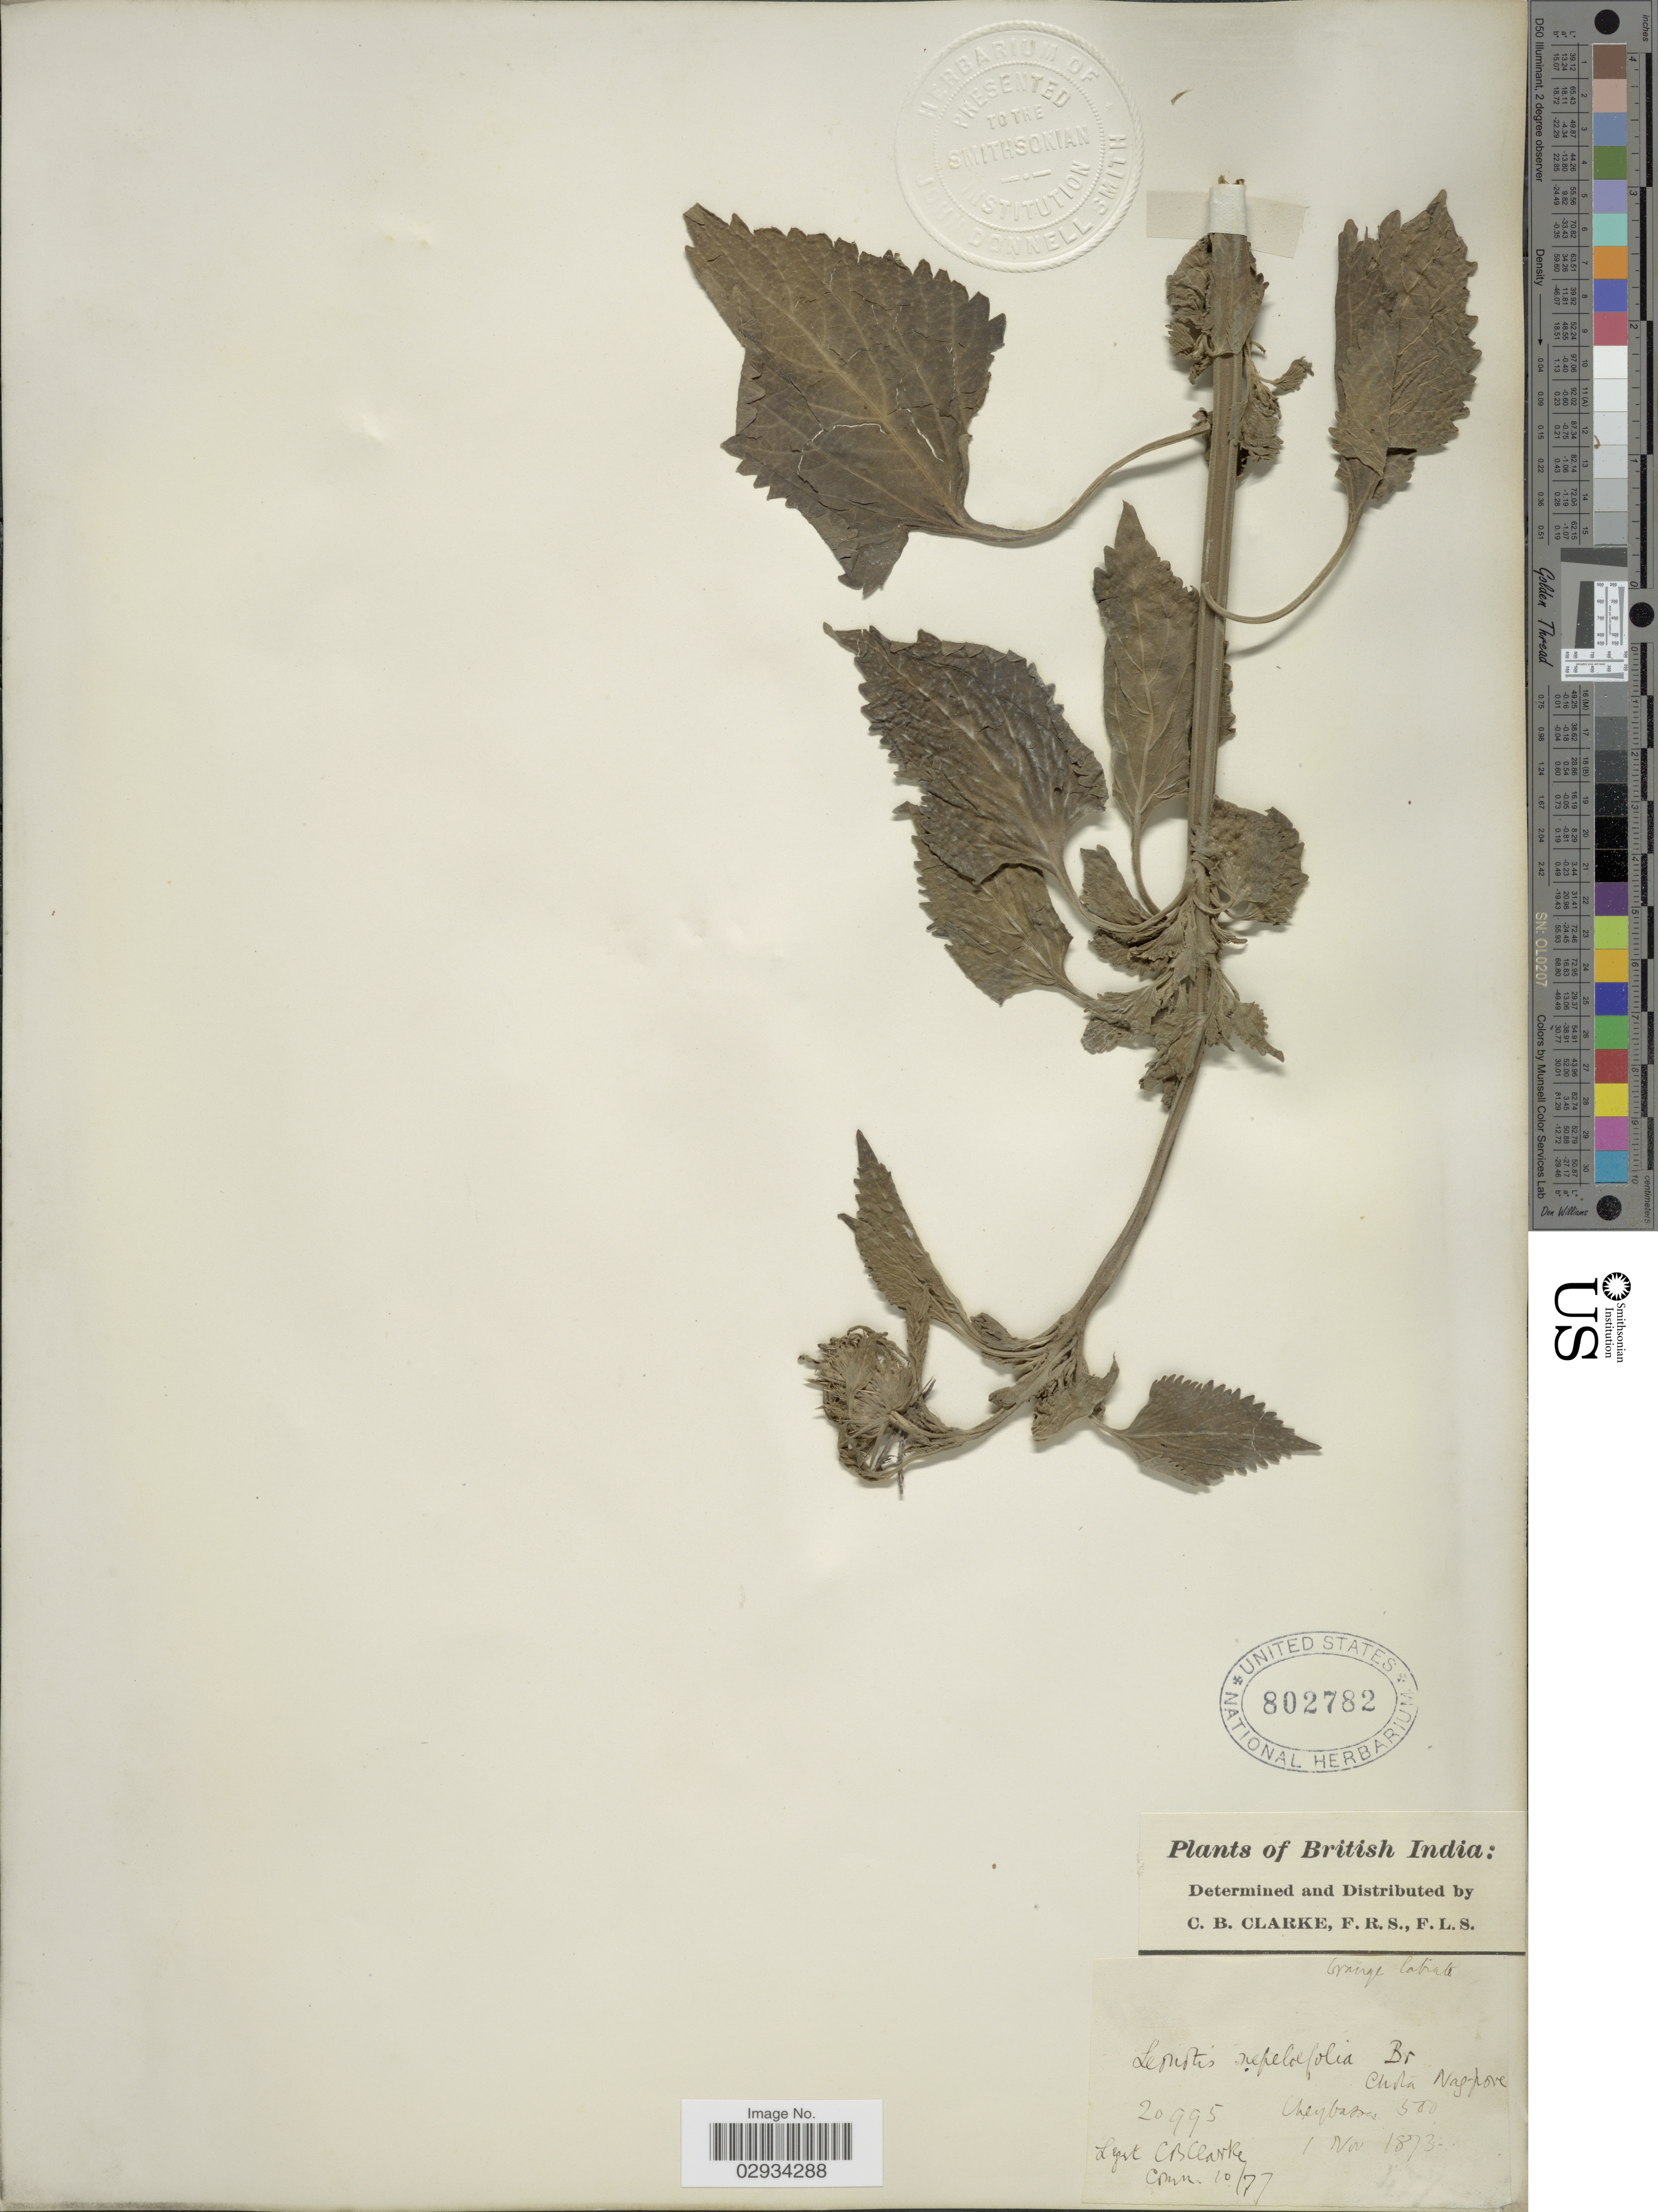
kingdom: Plantae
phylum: Tracheophyta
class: Magnoliopsida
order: Lamiales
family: Lamiaceae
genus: Leonotis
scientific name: Leonotis nepetifolia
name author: (L.) R. Br.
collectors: C. B. Clarke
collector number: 20995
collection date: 1873-11-01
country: India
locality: British India. Chota Nagpore, Cheybassa.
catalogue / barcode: US 802782